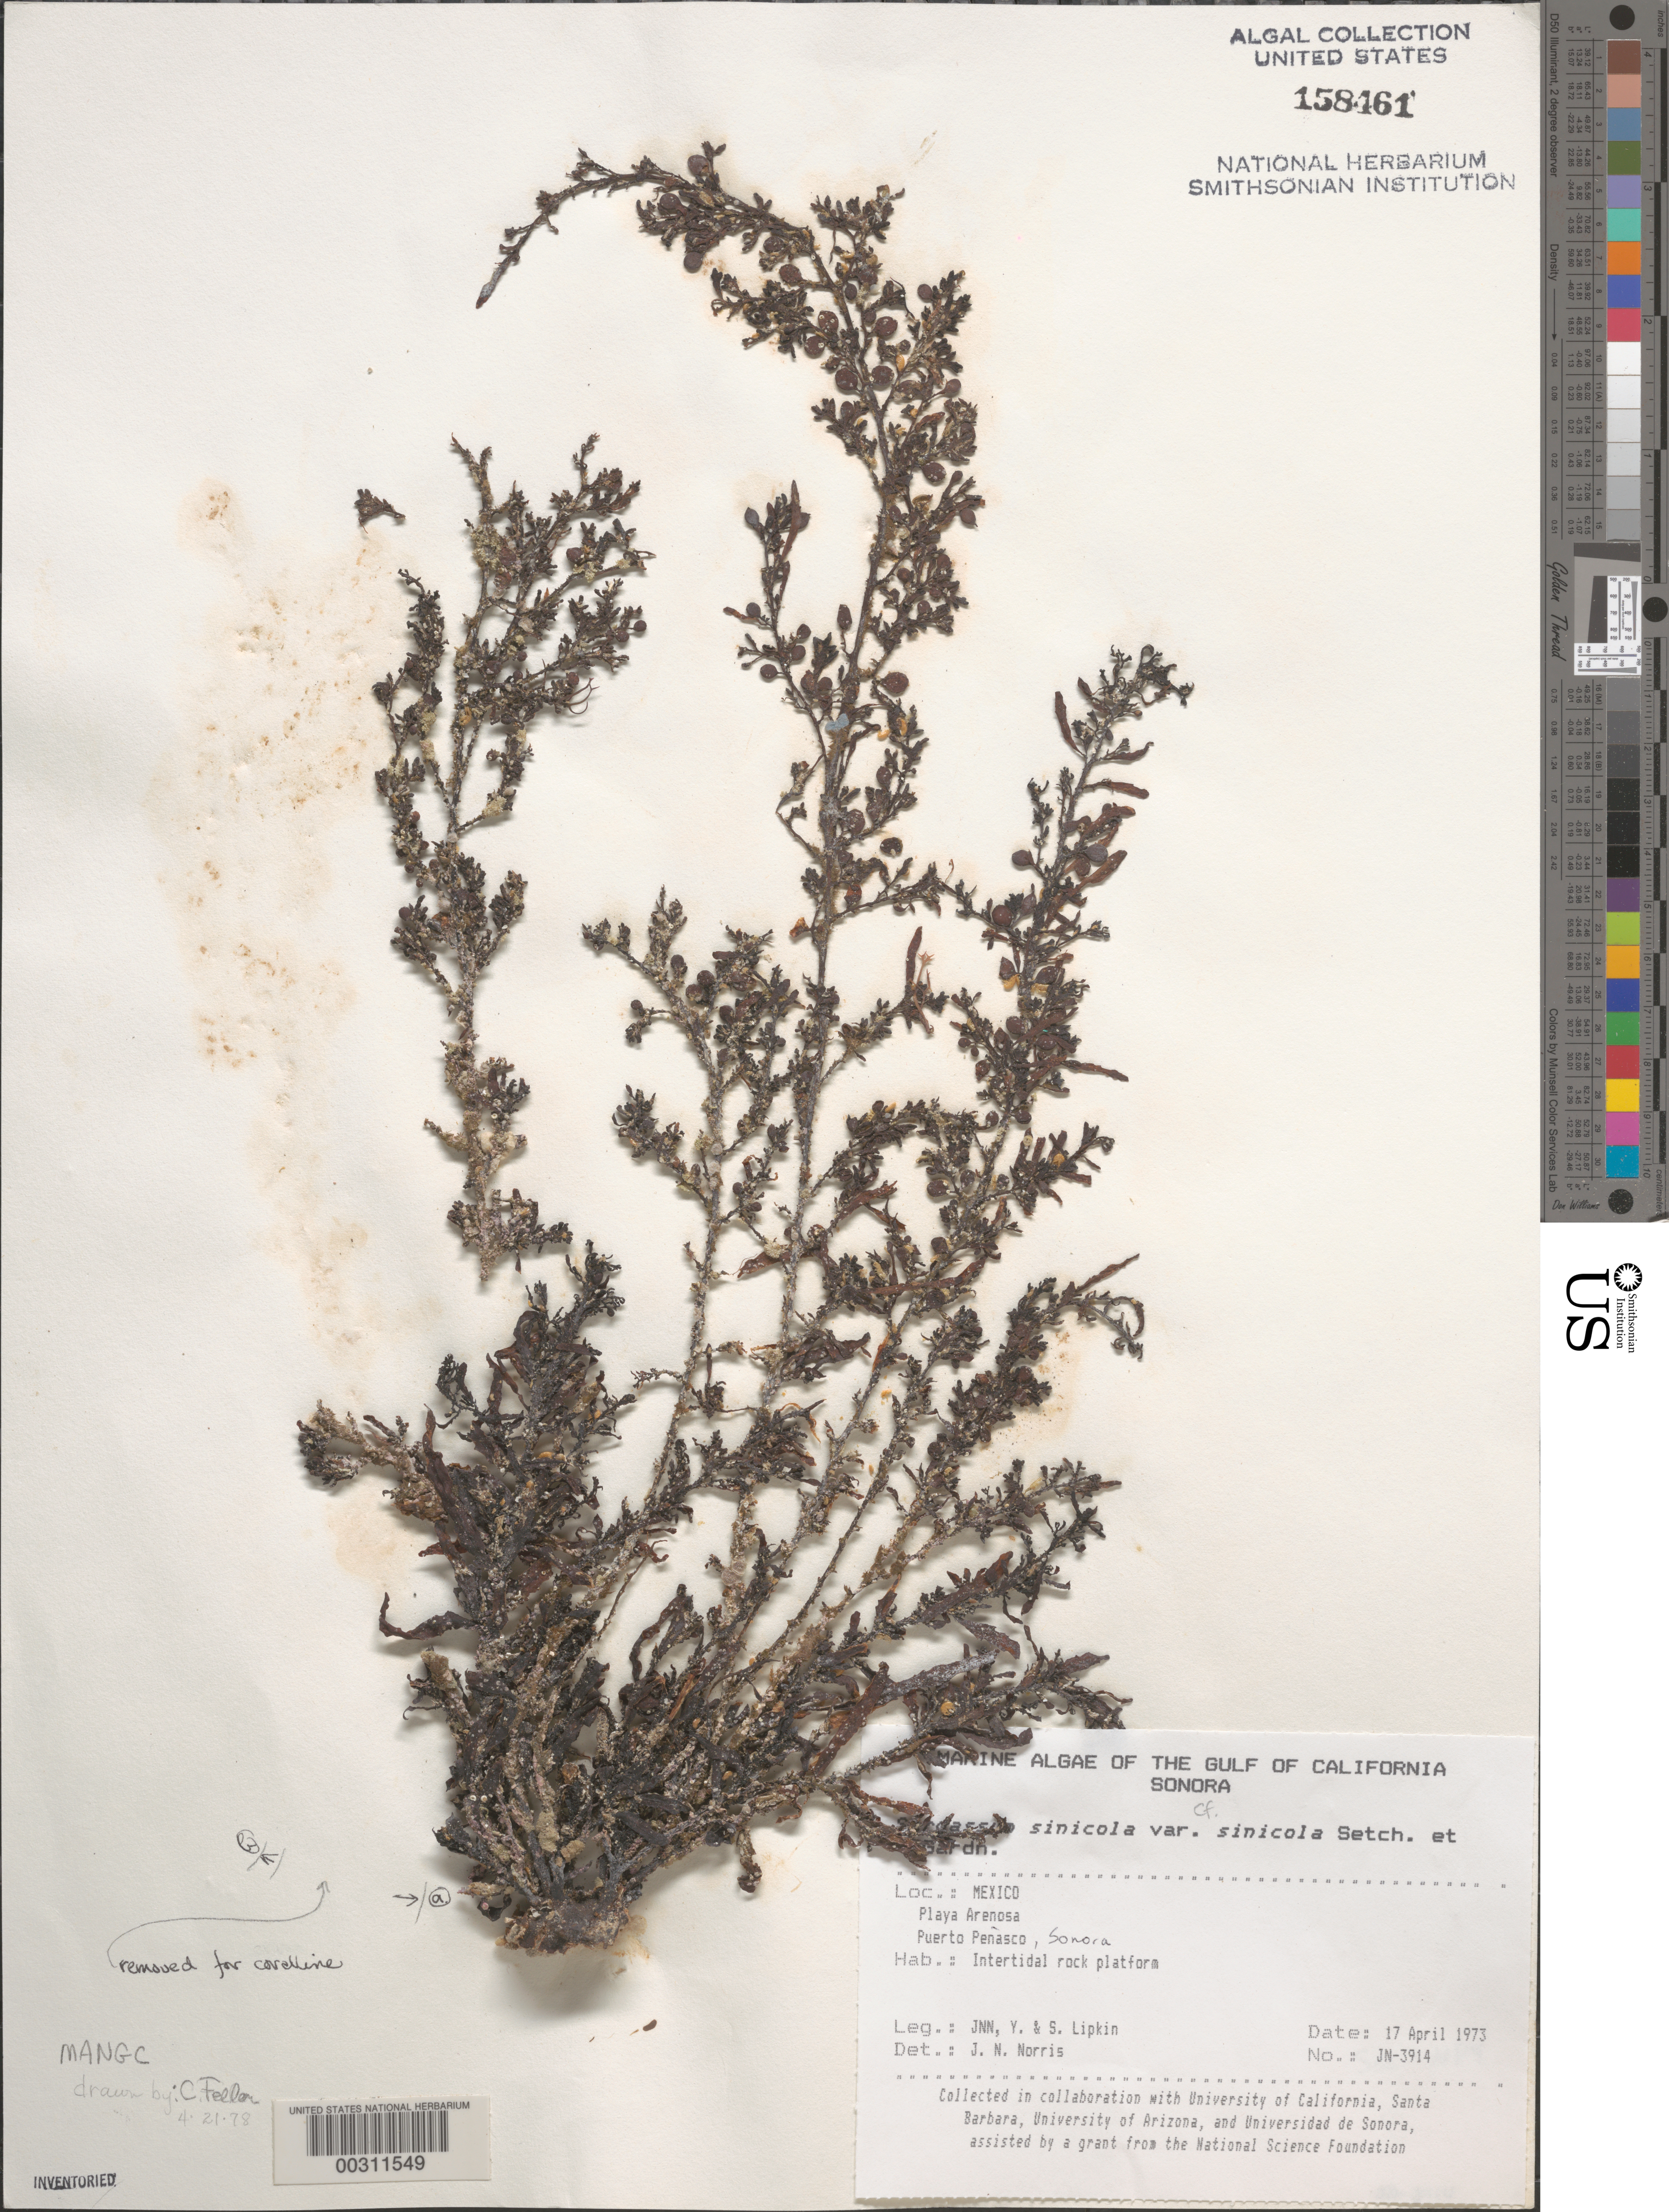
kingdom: Chromista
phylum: Ochrophyta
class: Phaeophyceae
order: Fucales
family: Sargassaceae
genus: Sargassum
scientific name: Sargassum sinicola var. sinicola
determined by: Norris, James N.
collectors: J. N. Norris, Y. Lipkin & S. Lipkin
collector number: JN-3914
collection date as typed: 17 Apr 1973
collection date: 1973-04-17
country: Mexico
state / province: Sonora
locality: Playa Arenosa, Puerto Penasco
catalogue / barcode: US 158461